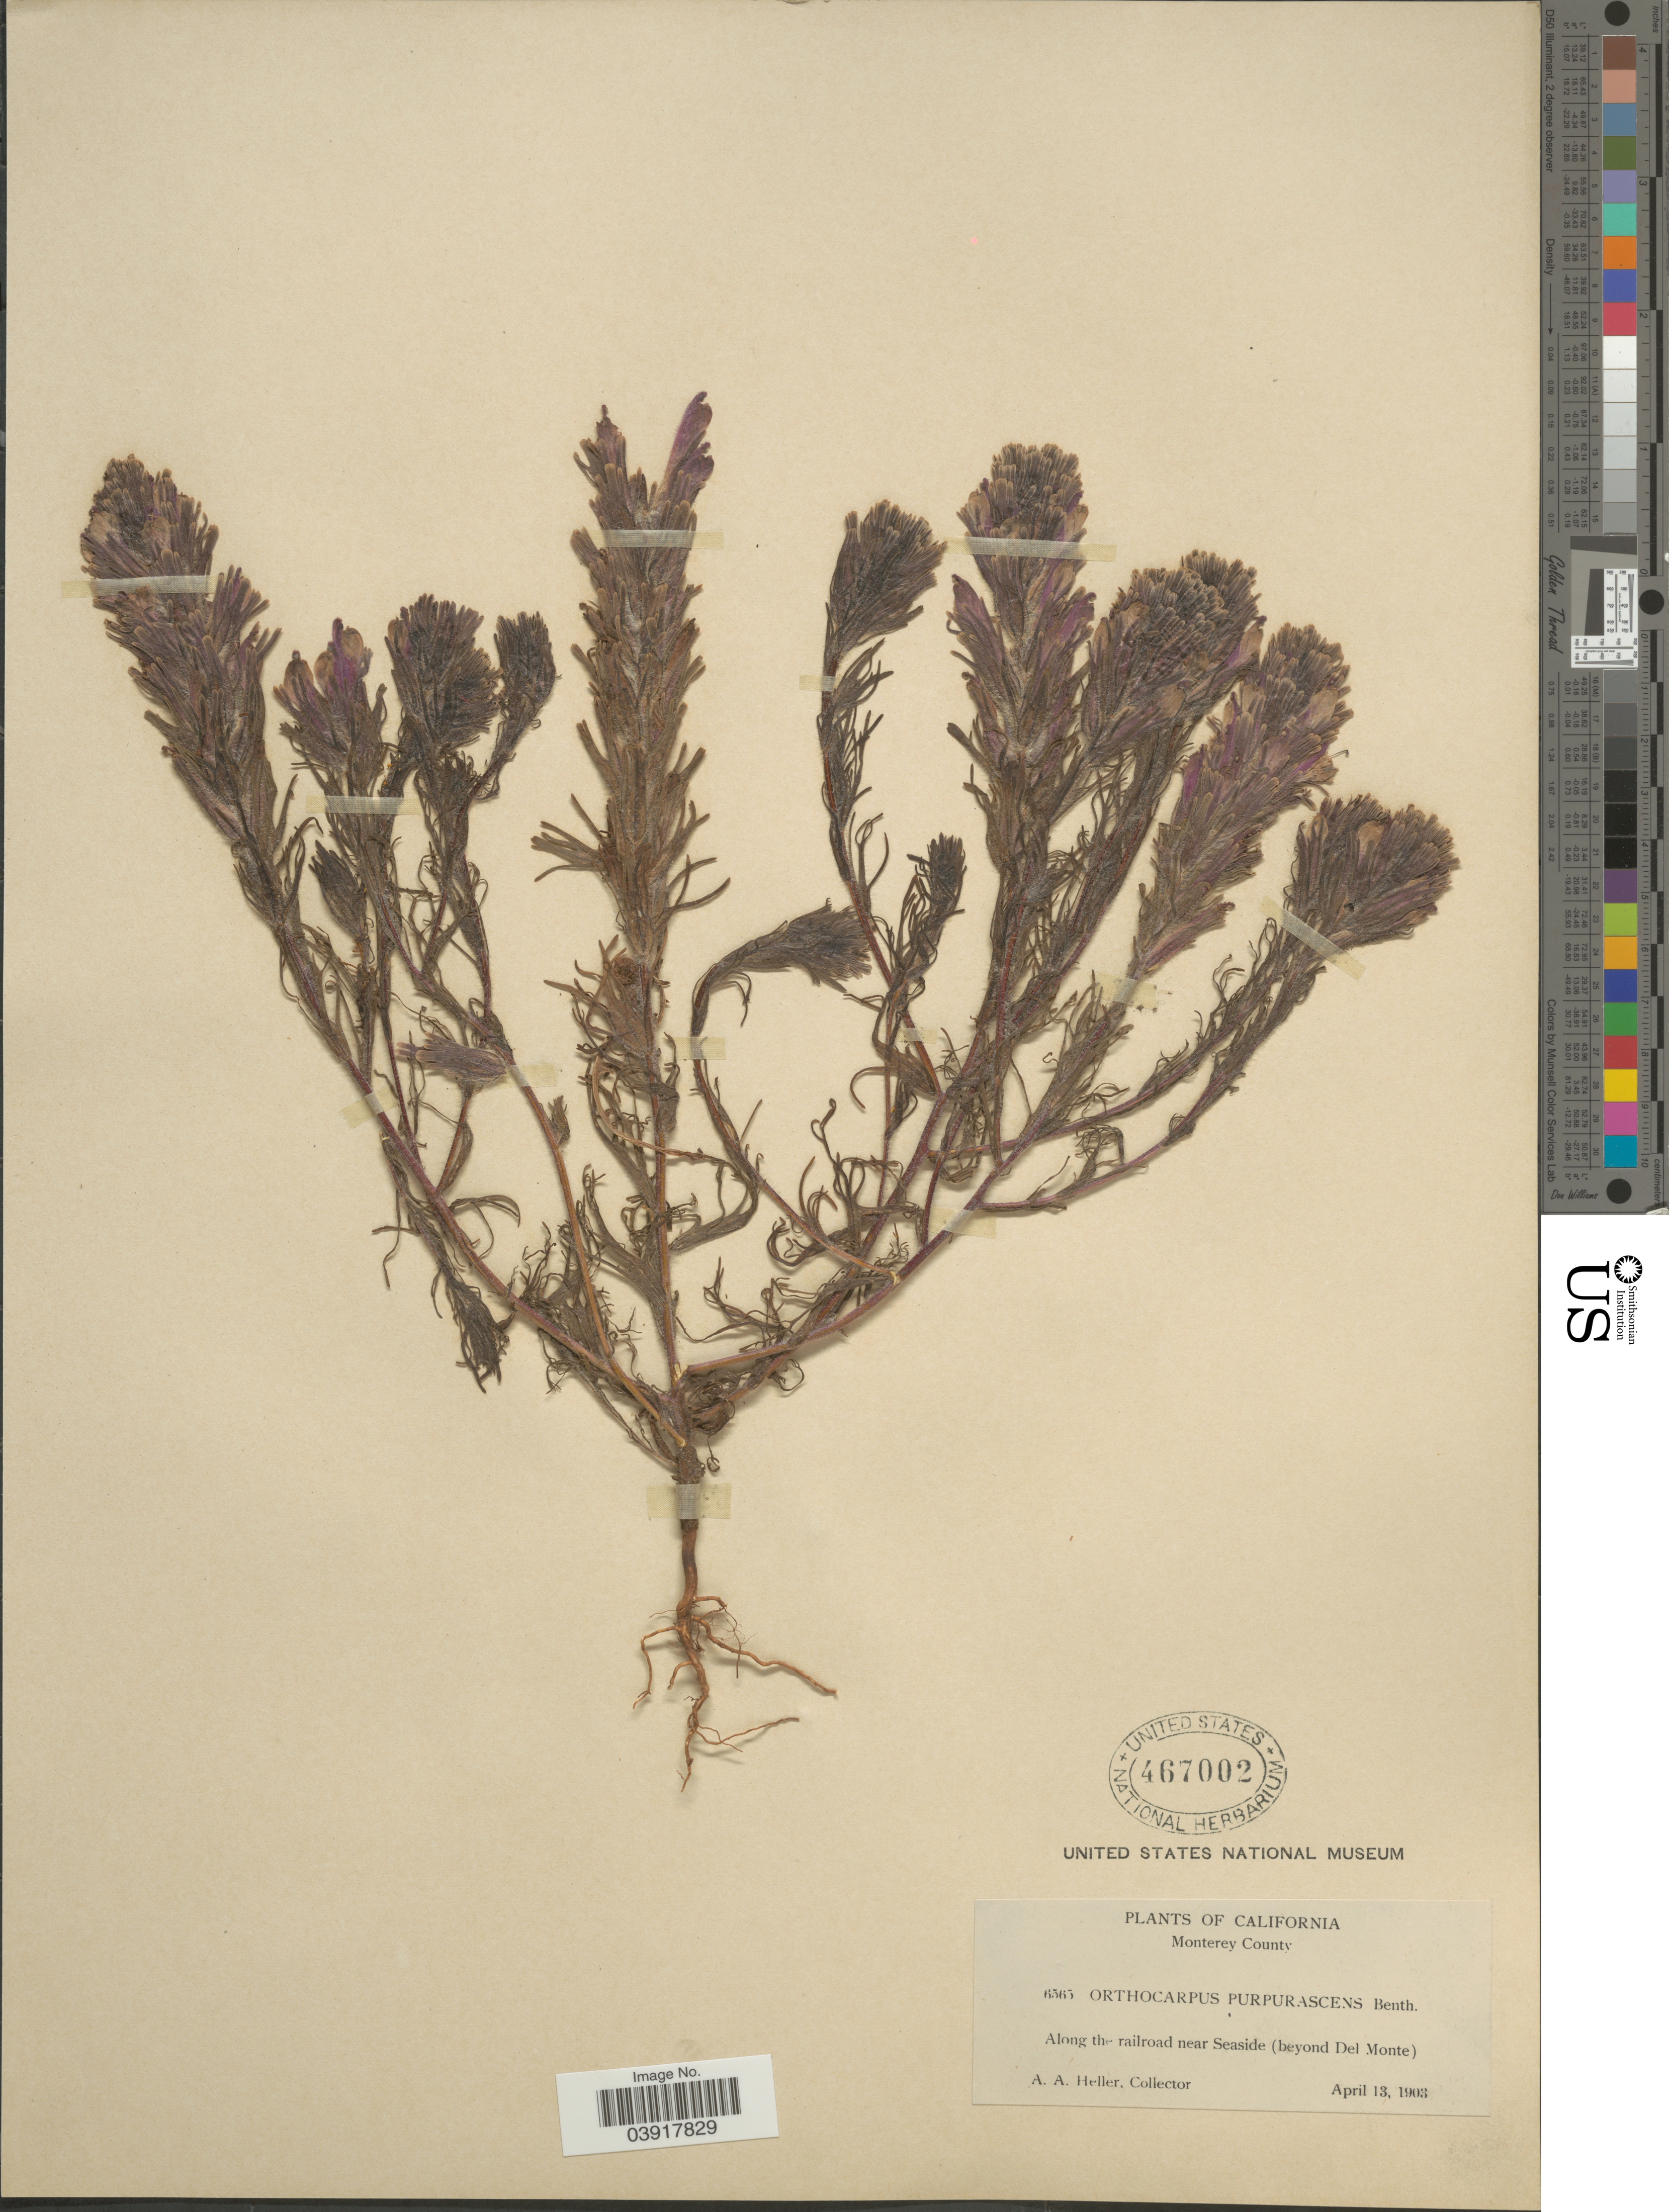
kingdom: Plantae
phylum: Tracheophyta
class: Magnoliopsida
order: Lamiales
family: Orobanchaceae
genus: Orthocarpus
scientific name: Orthocarpus purpurascens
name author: Benth.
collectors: A. A. Heller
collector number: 6565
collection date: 1903-04-13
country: United States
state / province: California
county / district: Monterey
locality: Monterey County. Along the railroad near Seaside (beyond Del Monte).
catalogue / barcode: US 467002